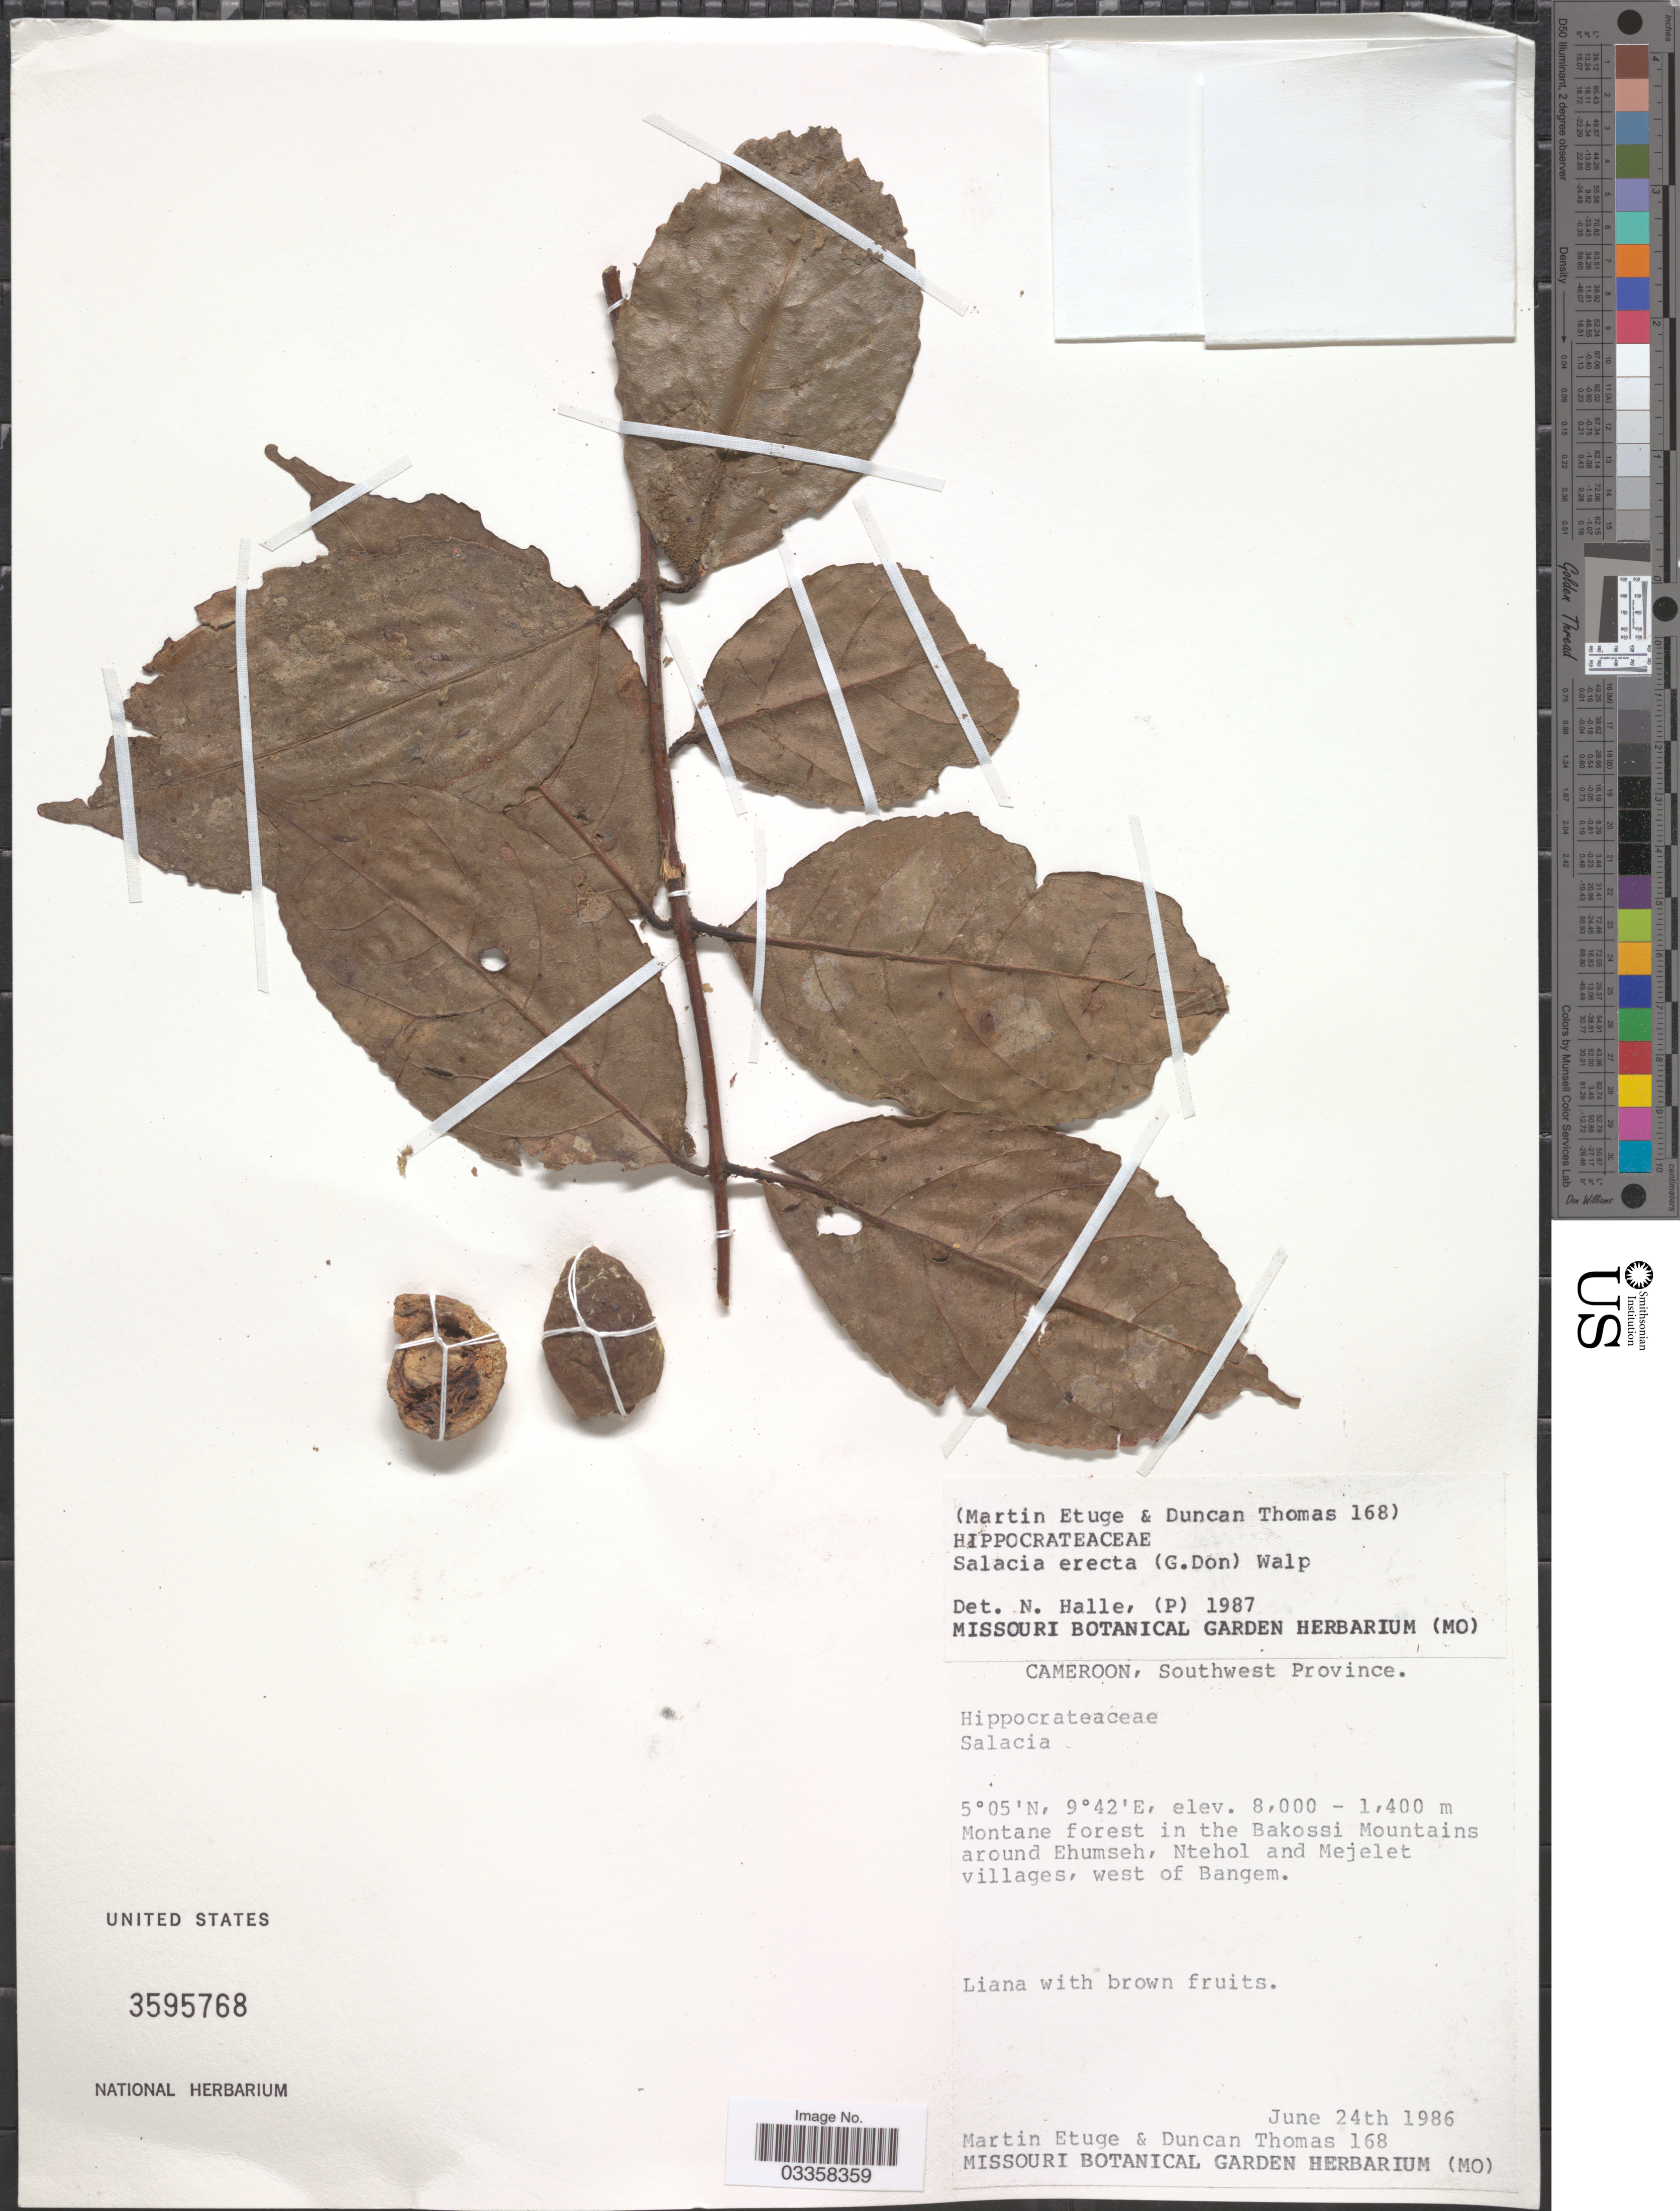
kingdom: Plantae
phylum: Tracheophyta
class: Magnoliopsida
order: Celastrales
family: Celastraceae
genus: Salacia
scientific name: Salacia erecta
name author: (G. Don) Walp.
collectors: M. Etuge & D. W. Thomas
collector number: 168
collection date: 1986-06-24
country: Cameroon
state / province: Sud-Ouest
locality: Southwest Province. Montane forest in the Bakossi Mountains around Ehumseh, Ntehol ad Mejelet villages, west of Bangem.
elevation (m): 1400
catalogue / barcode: US 3595768